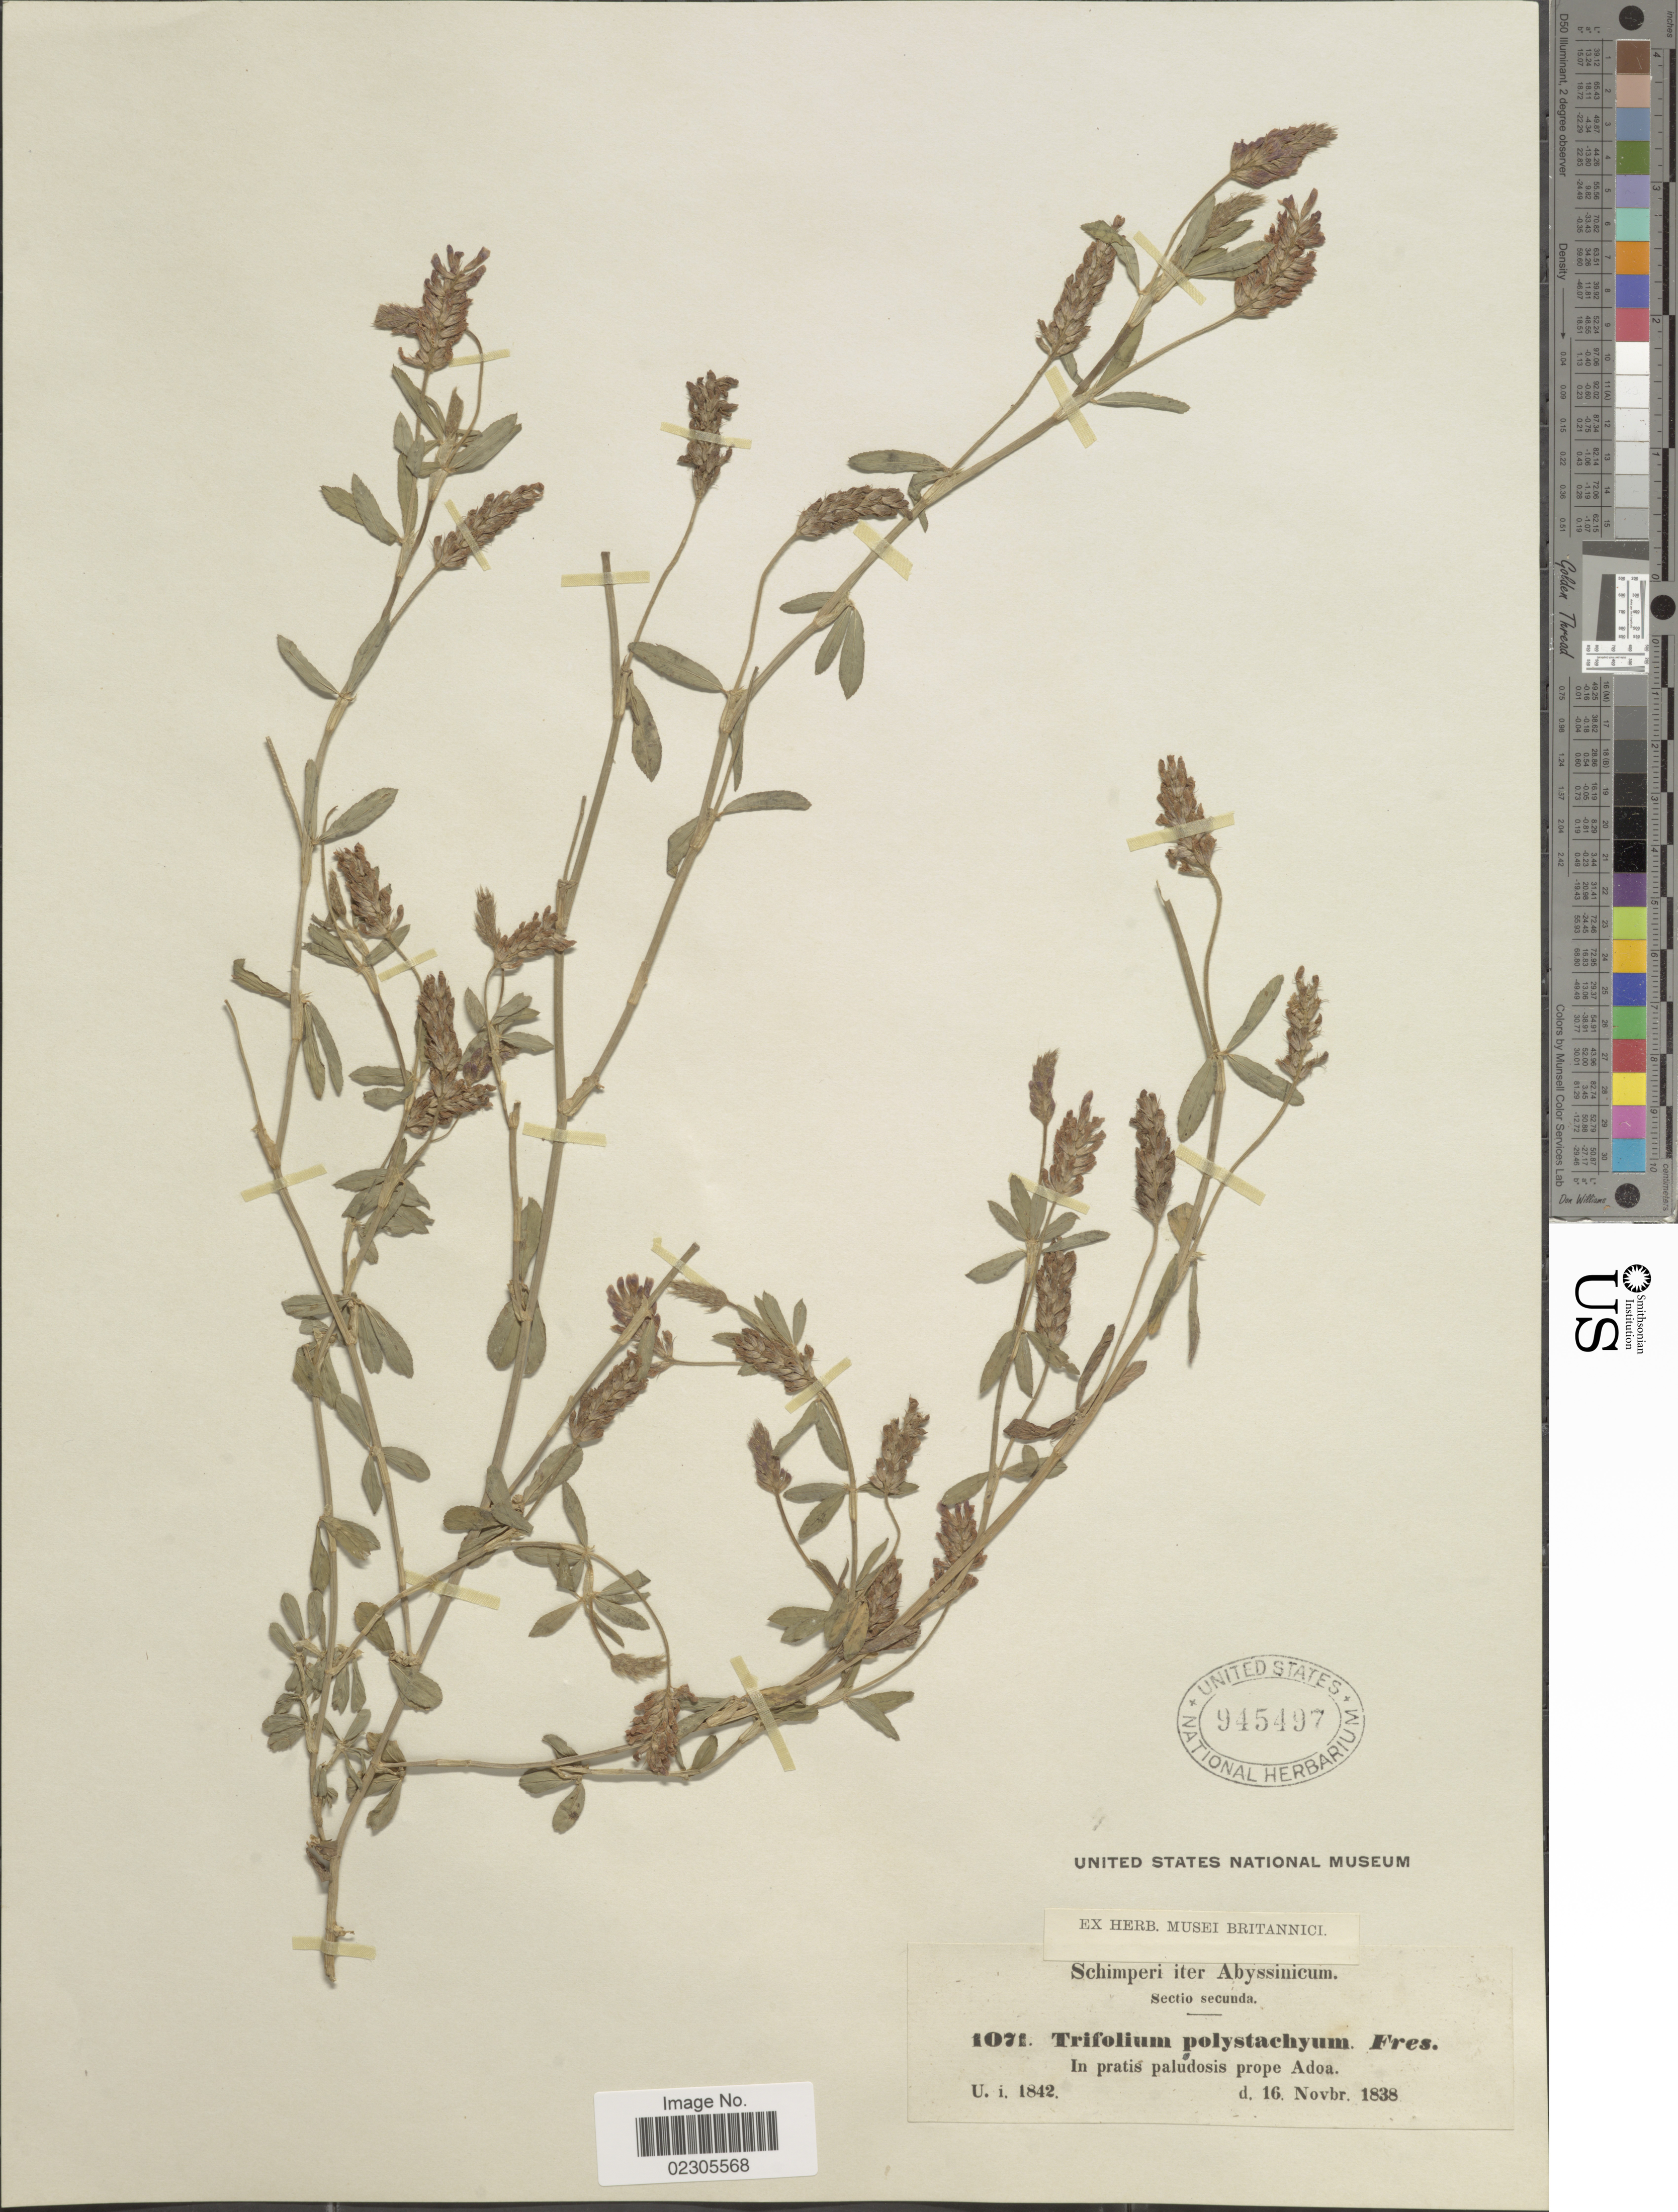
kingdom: Plantae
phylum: Tracheophyta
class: Magnoliopsida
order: Fabales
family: Fabaceae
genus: Trifolium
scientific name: Trifolium polystachyum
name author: Fresen.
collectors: -. Schimper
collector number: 1071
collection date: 1838-11-16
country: Eritrea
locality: Abyssinicum, In pratis paludosis prope Adoa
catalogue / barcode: US 945497